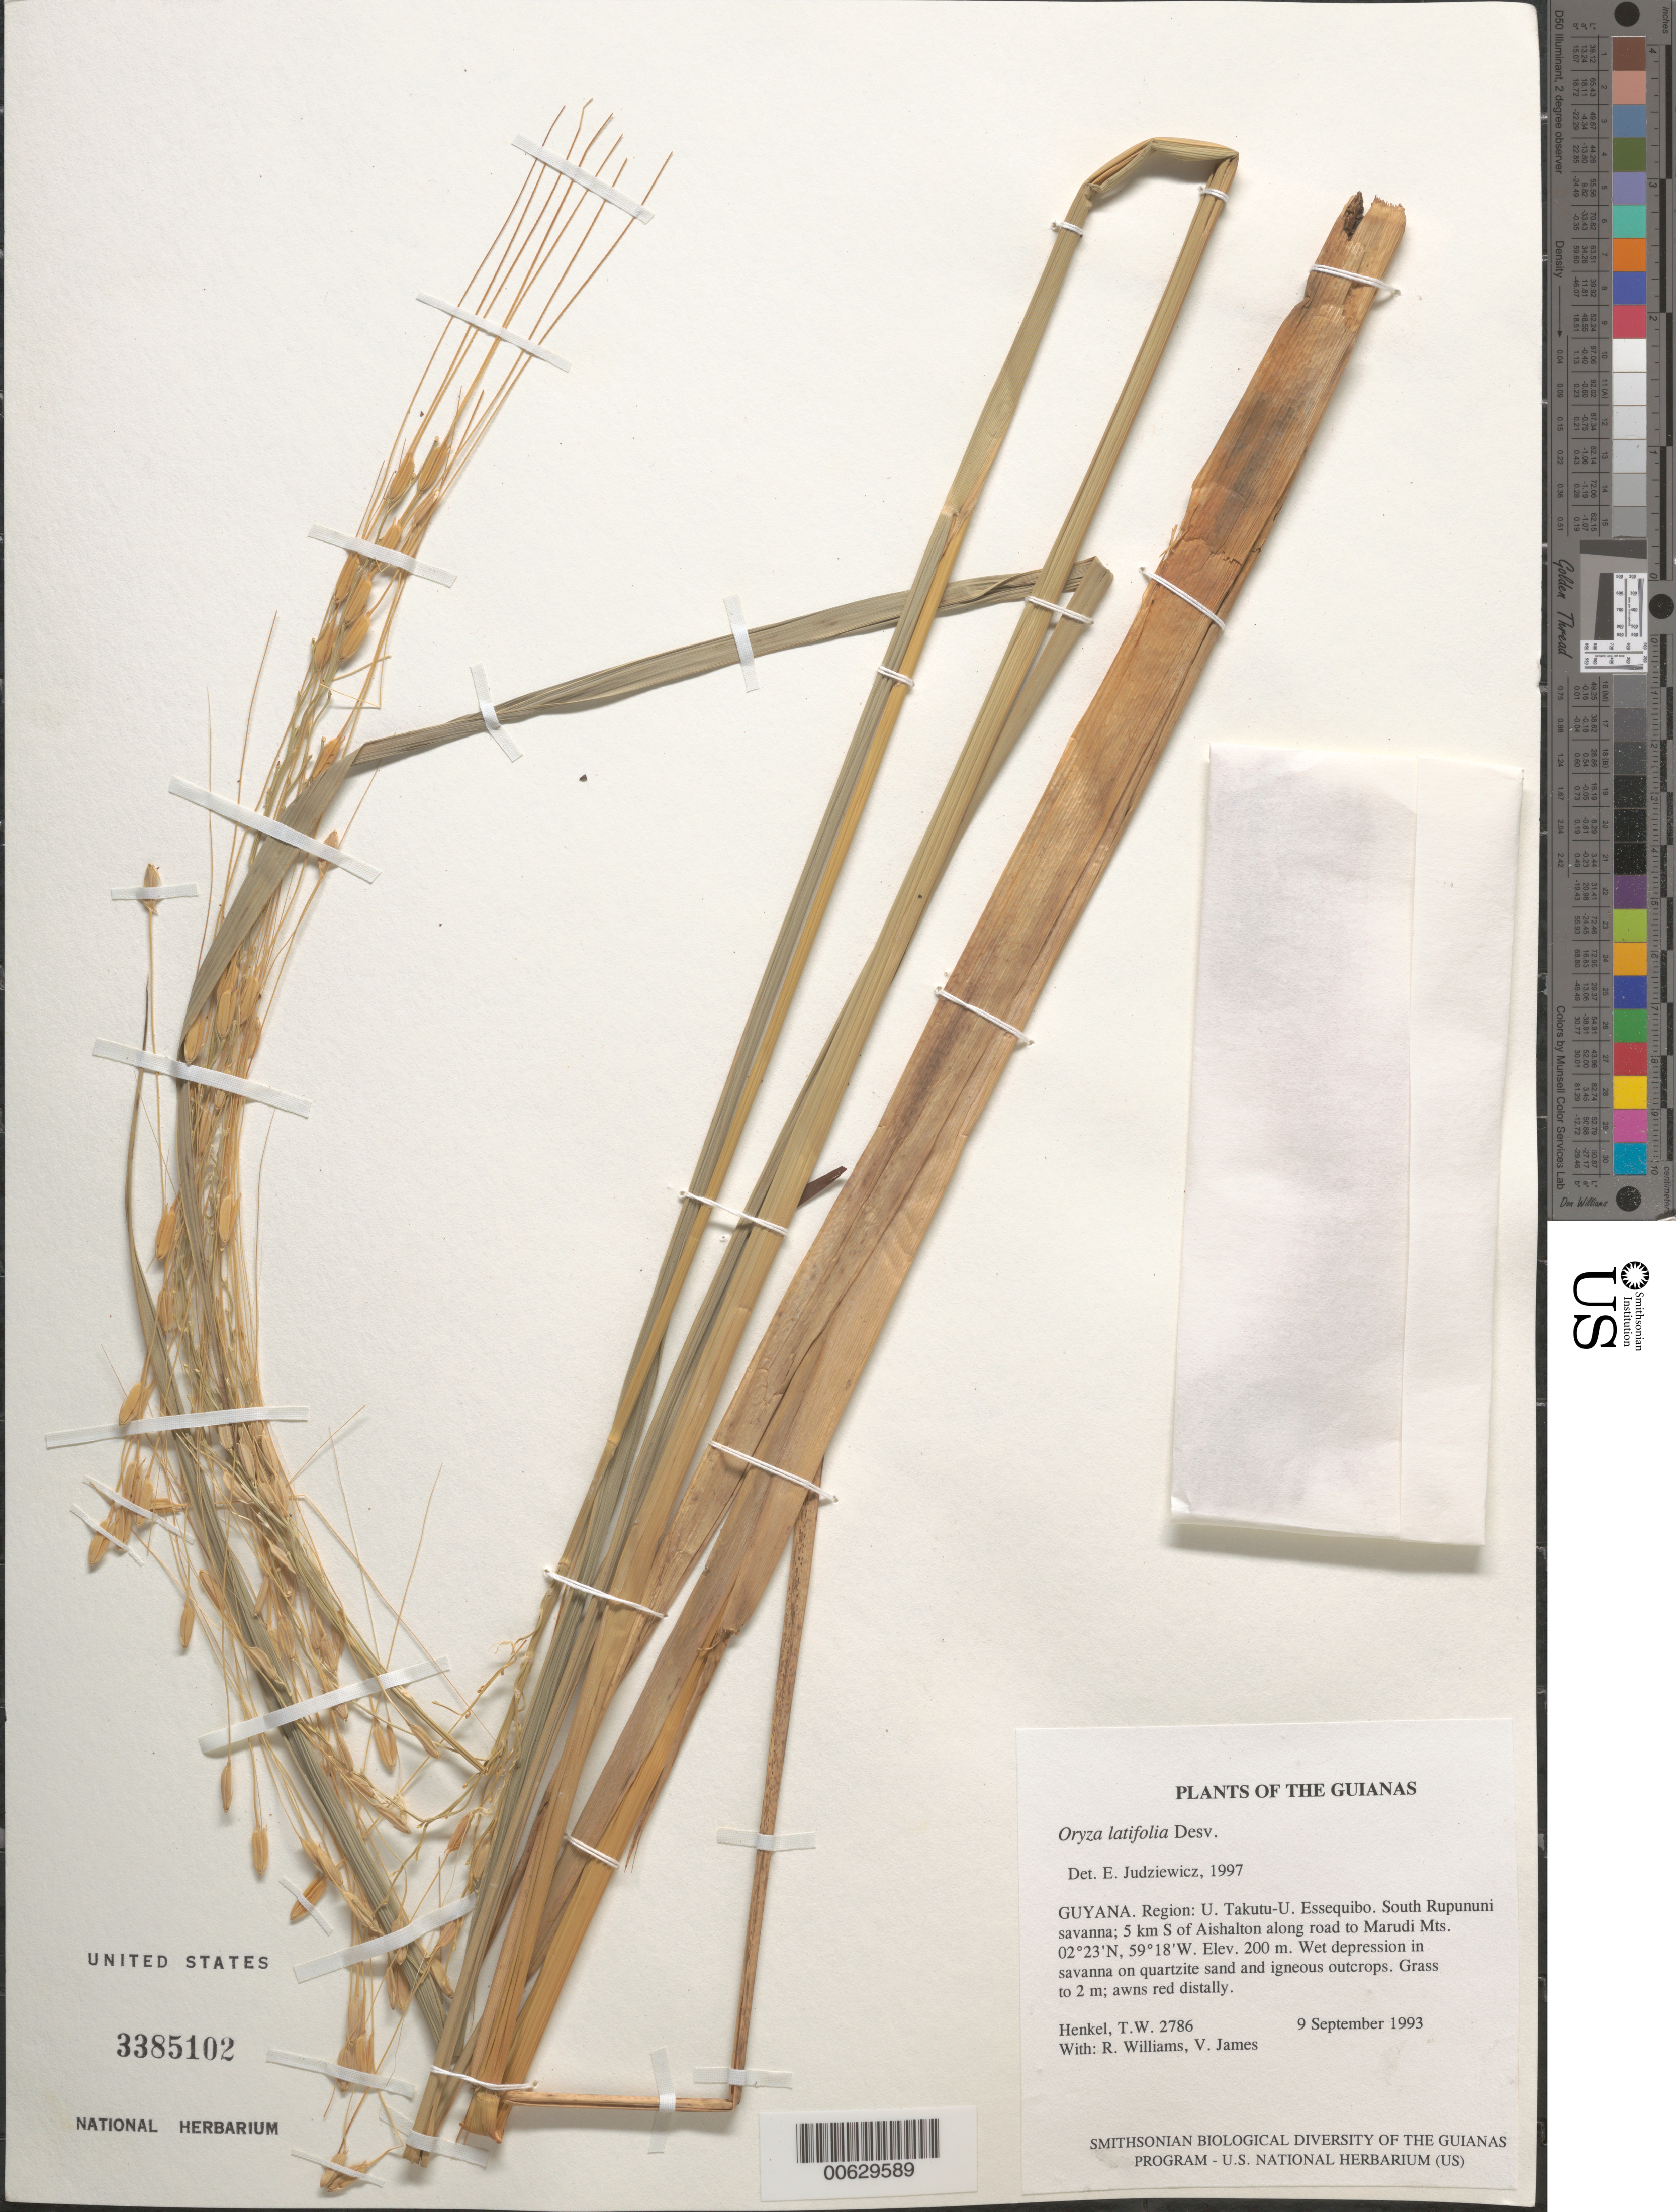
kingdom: Plantae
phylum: Tracheophyta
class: Liliopsida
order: Poales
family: Poaceae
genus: Oryza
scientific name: Oryza latifolia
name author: Desv.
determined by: Judziewicz, E. J.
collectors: T. Henkel, R. Williams & V. James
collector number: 2786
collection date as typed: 9 September 1993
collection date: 1993-09-09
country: Guyana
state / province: U. Takutu-U. Essequibo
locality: South Rupununi savanna; 5 km S of Aishalton along road to Marudi Mts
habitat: Wet depression in savanna on quartzite sand and igneous outcrops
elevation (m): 200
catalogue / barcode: US 3385102